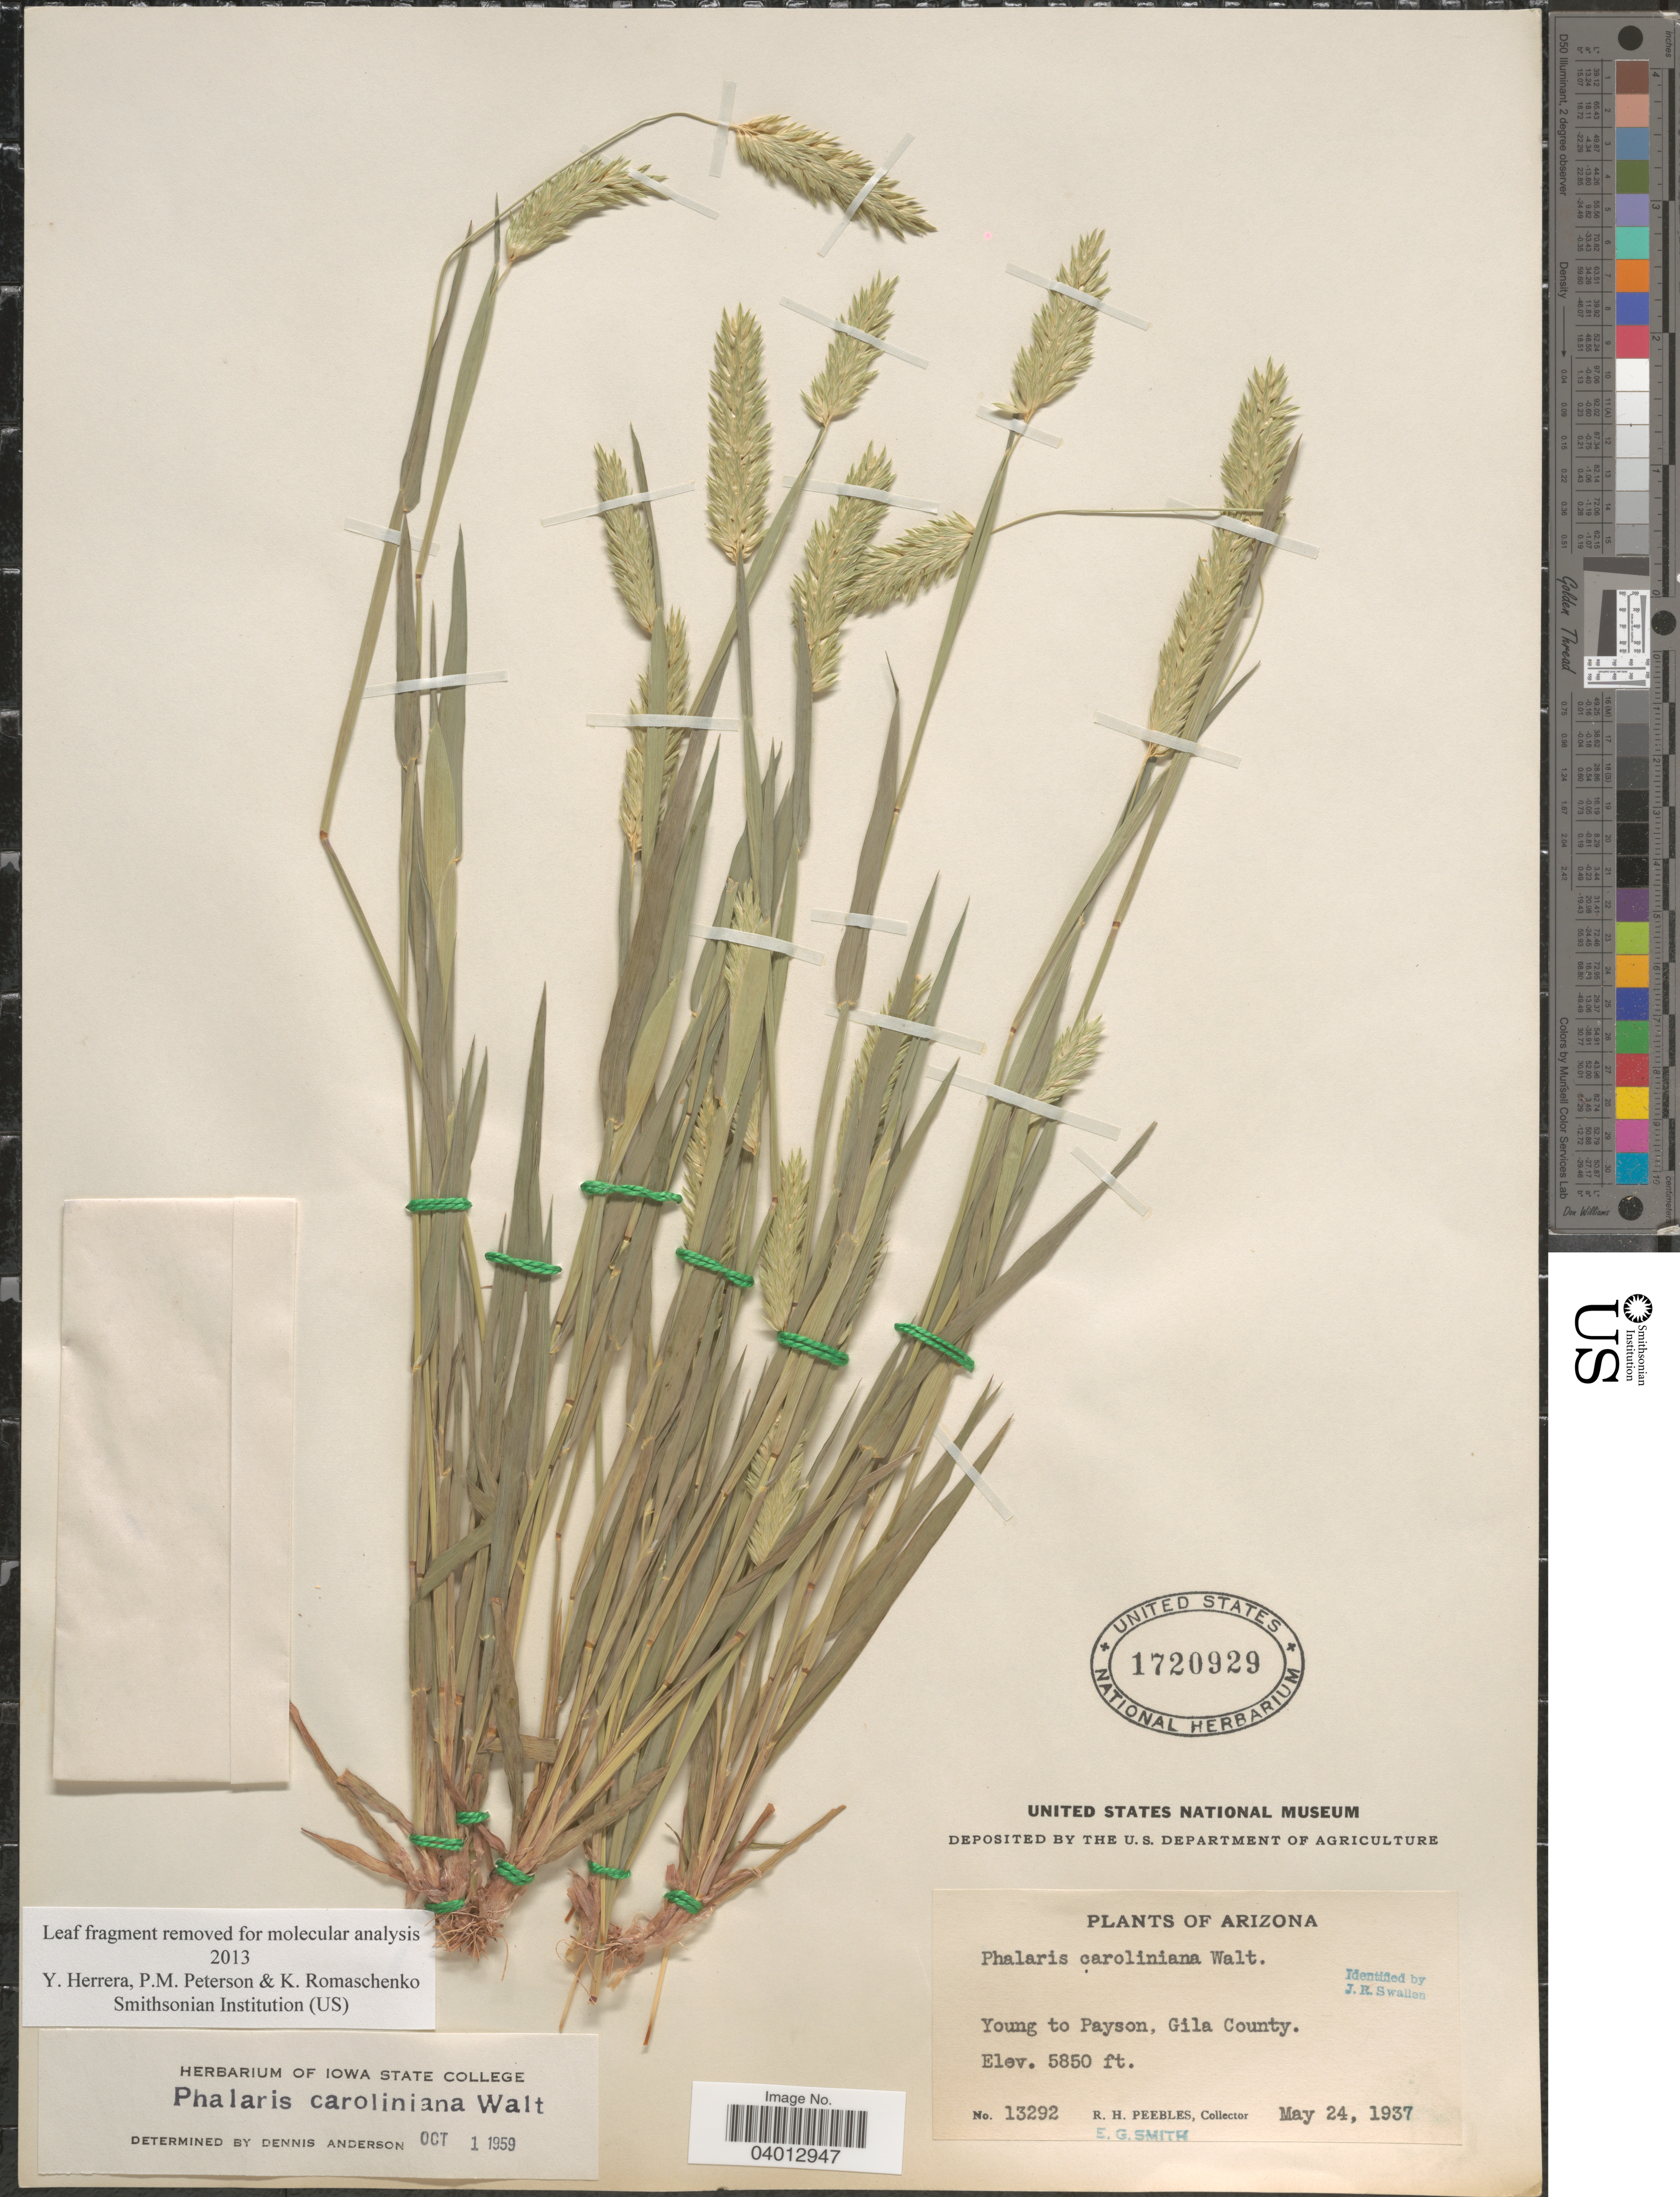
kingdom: Plantae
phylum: Tracheophyta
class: Liliopsida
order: Poales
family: Poaceae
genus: Phalaris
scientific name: Phalaris caroliniana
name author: Walter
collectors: R. H. Peebles & E. G. Smith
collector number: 13292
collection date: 1937-05-24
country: United States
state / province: Arizona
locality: Young to Payson, Gila County.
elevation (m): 1783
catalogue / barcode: US 1720929